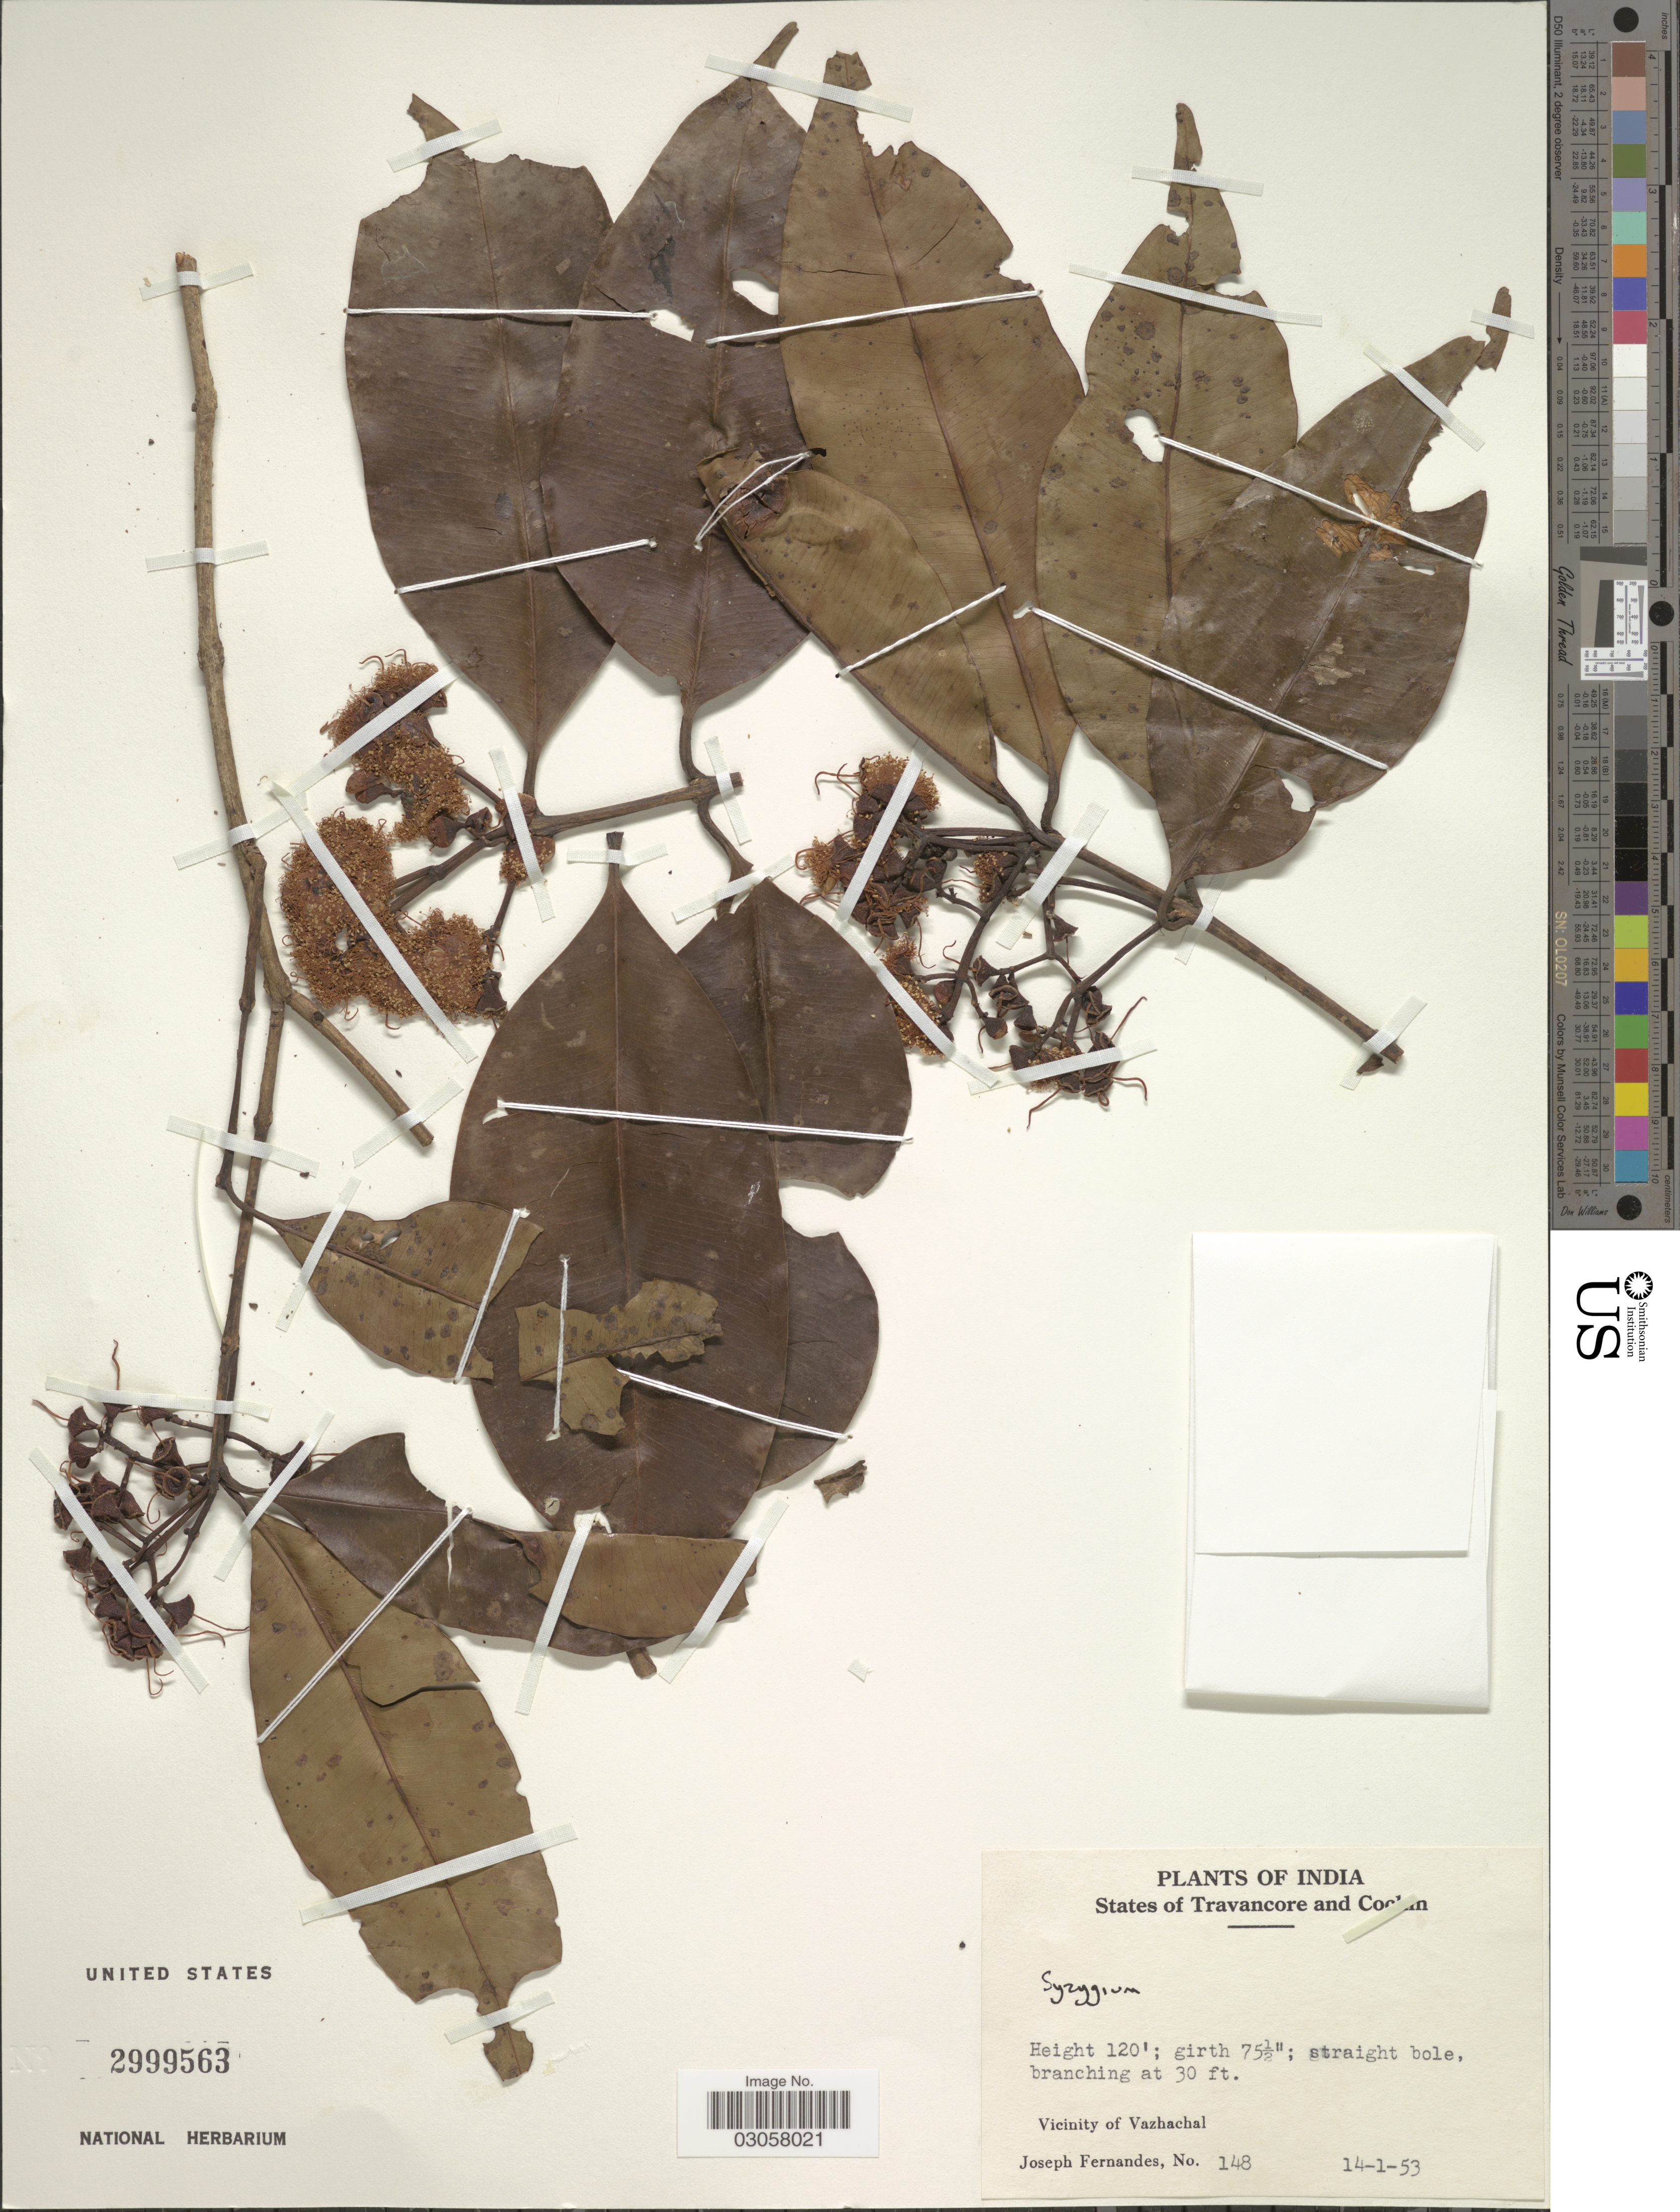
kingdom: Plantae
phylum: Tracheophyta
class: Magnoliopsida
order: Myrtales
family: Myrtaceae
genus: Syzygium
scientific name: Syzygium sp.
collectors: J. Fernandes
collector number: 148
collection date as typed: Transcribed d/m/y: 14/1/53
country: India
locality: States of Travancore and Co [illegible text]n. Vicinity of Vazhachal.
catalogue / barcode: US 2999563